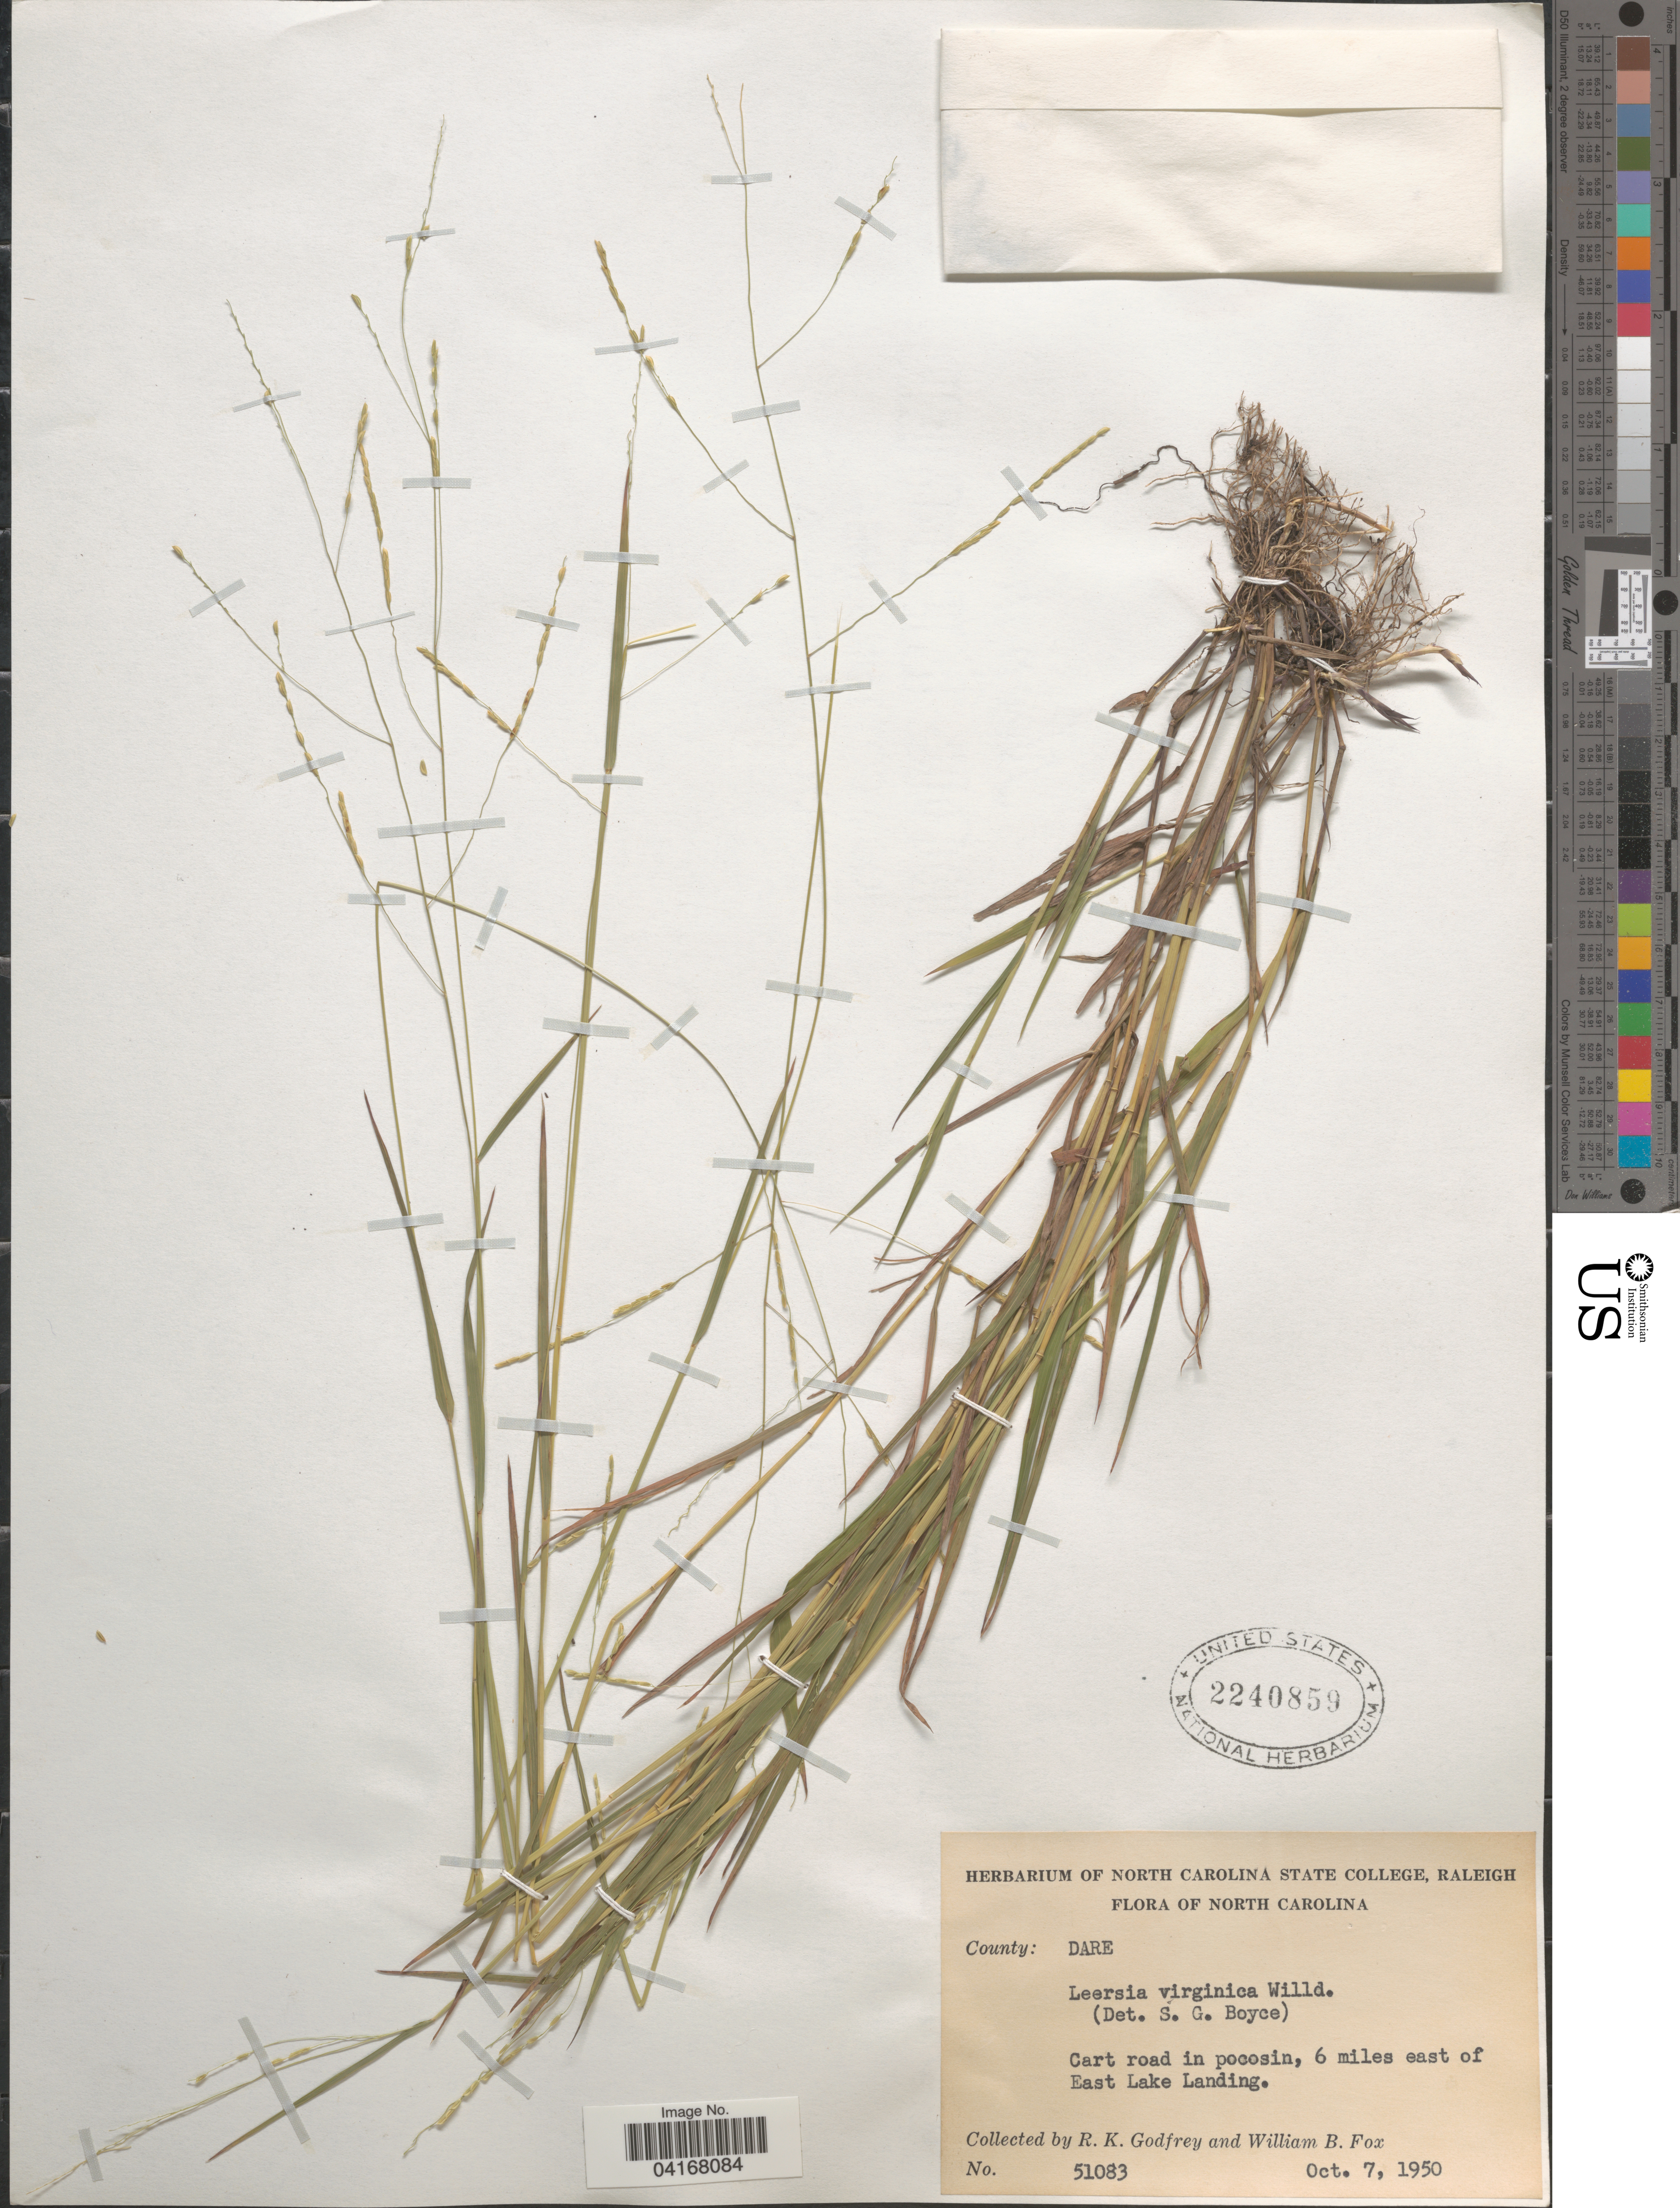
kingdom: Plantae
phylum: Tracheophyta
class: Liliopsida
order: Poales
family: Poaceae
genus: Leersia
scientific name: Leersia virginica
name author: Willd.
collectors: R. K. Godfrey & W. B. Fox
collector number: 51083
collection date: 1950-10-07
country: United States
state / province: North Carolina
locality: County: Dare. Cart road in pocosin, 6 miles east of East Lake Landing.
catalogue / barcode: US 2240859